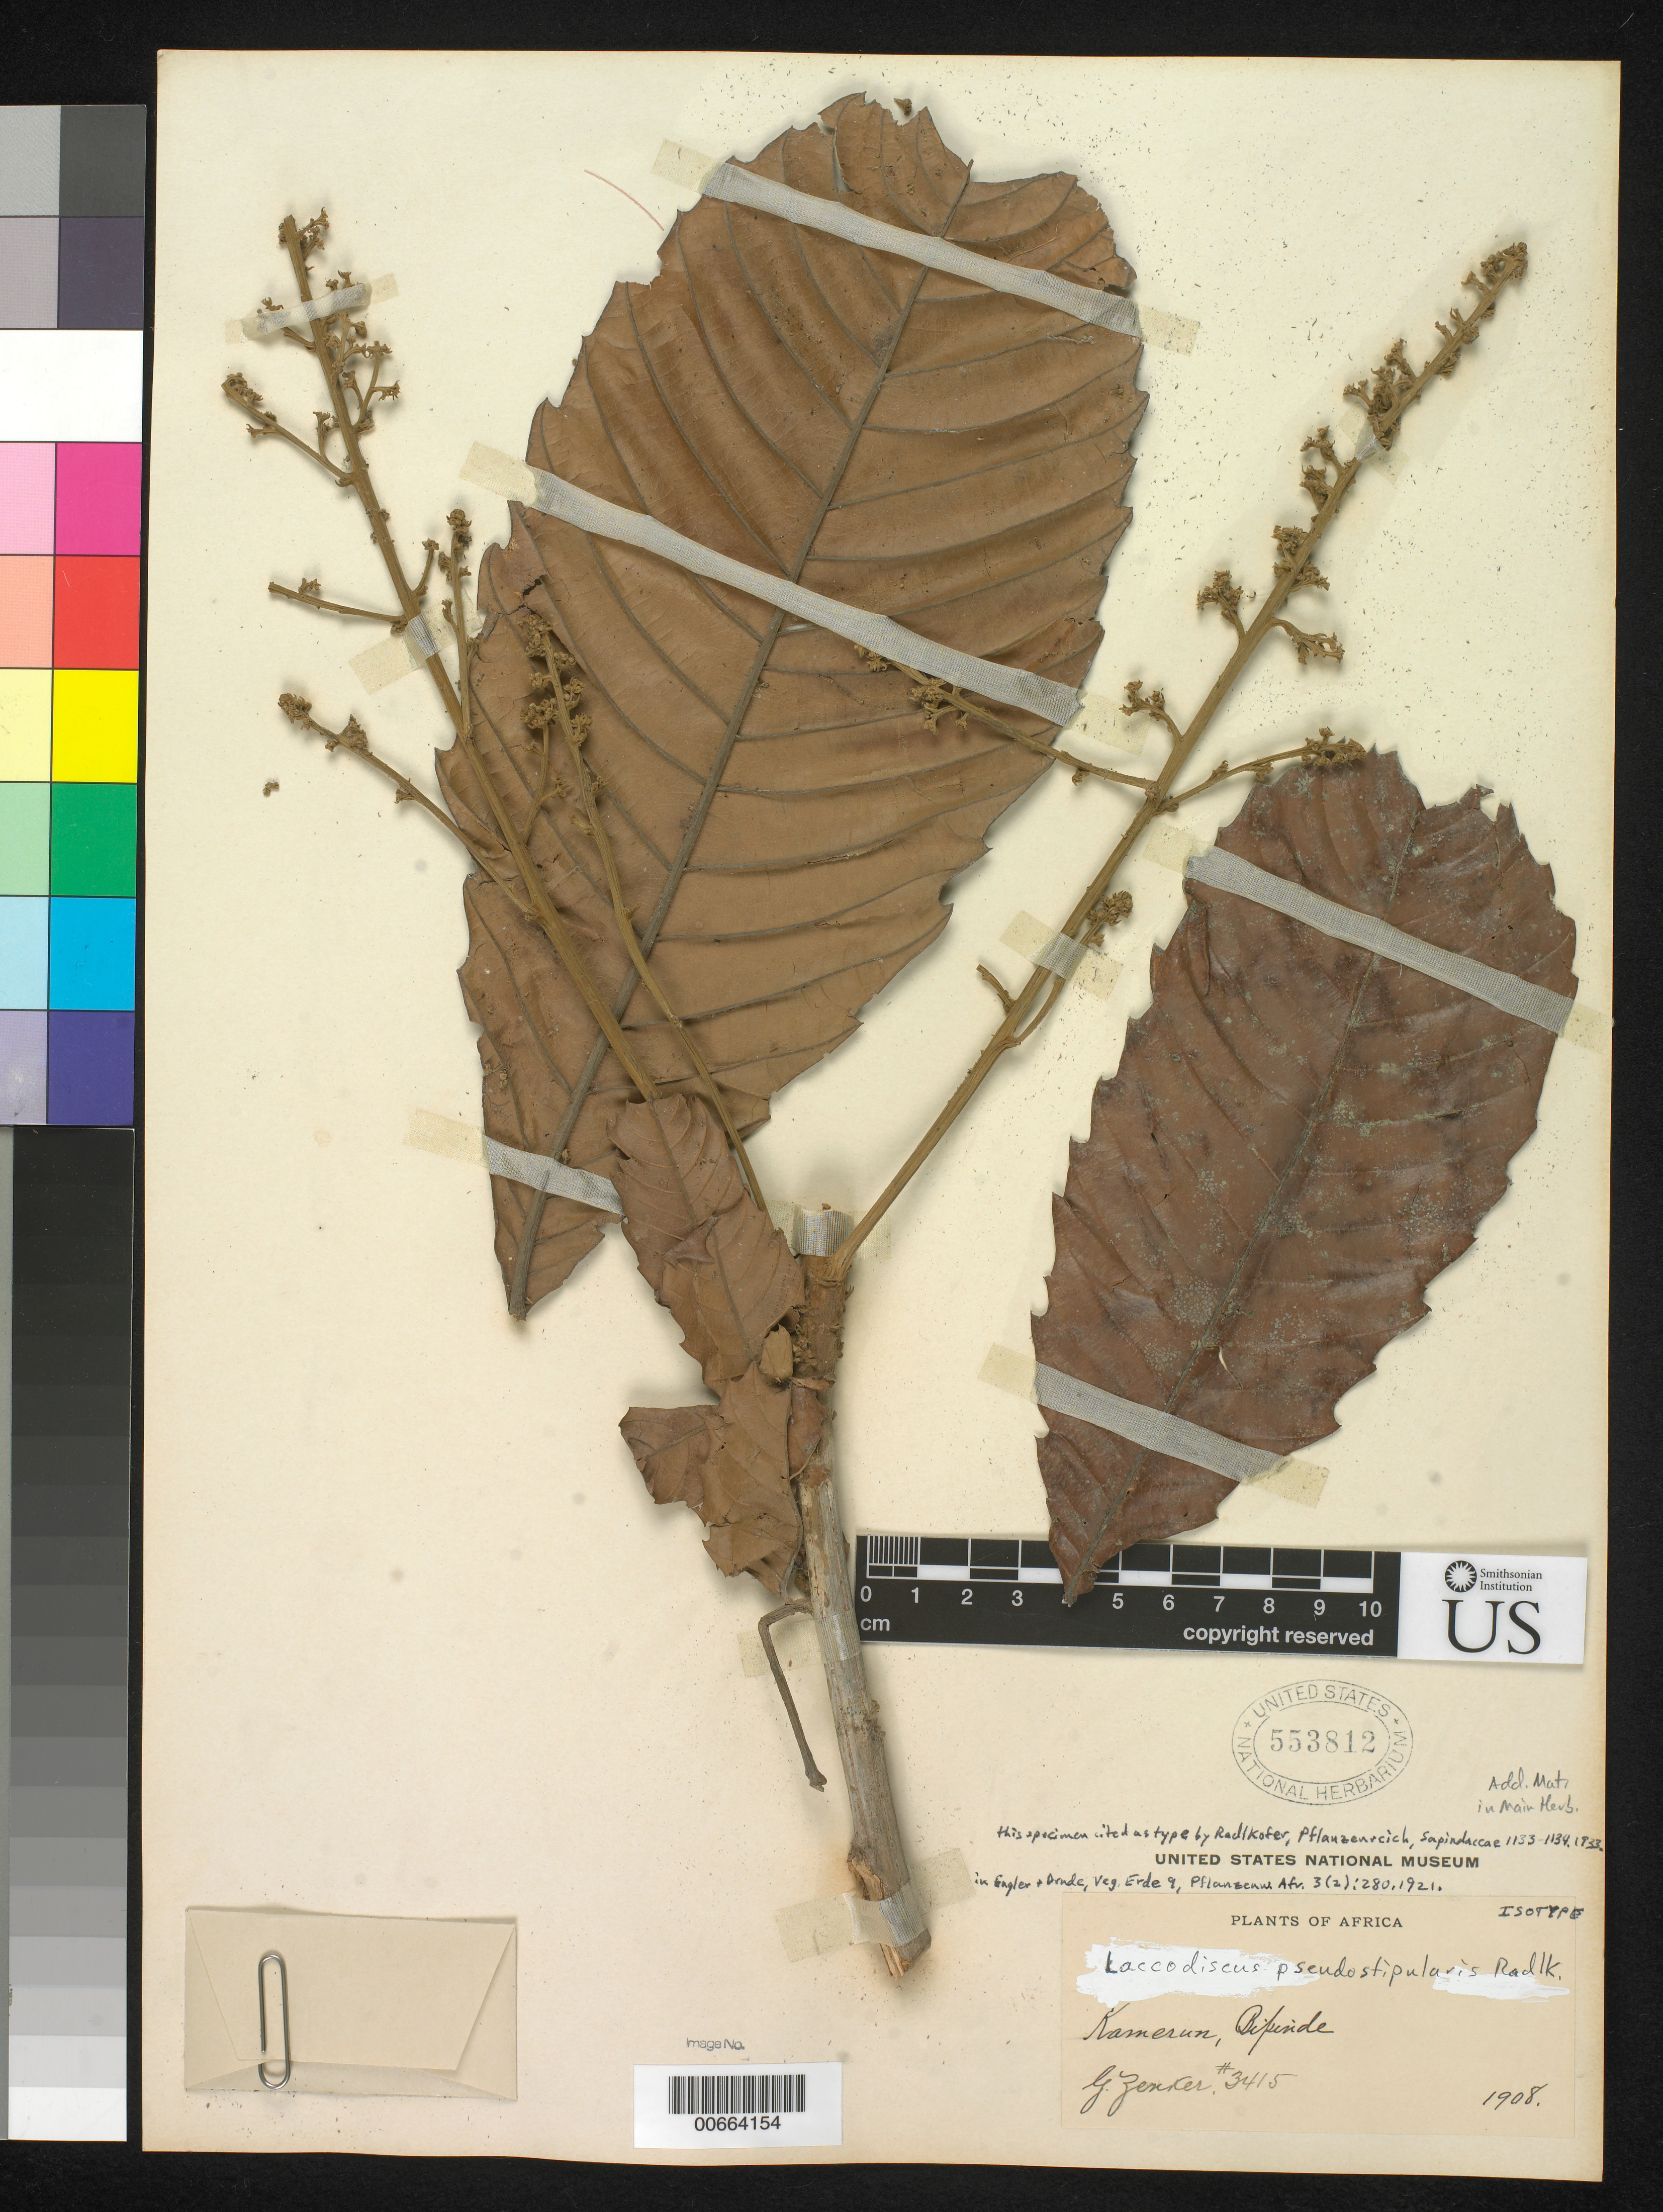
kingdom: Plantae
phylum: Tracheophyta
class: Magnoliopsida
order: Sapindales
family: Sapindaceae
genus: Laccodiscus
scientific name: Laccodiscus pseudostipularis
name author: Radlk. ex Engl.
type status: Isotype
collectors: G. A. Zenker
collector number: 3415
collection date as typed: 1908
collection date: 1908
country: Cameroon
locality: Bipinde.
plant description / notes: Original label annotation has been obscured and overwritten (S.F. Smith script).; No specimen cited in original publication; this collection cited as type by Radlk. in Engl. Pflanzenr., Sapindac. 1133-1134 (1933), descr. ampl.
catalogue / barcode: US 553812